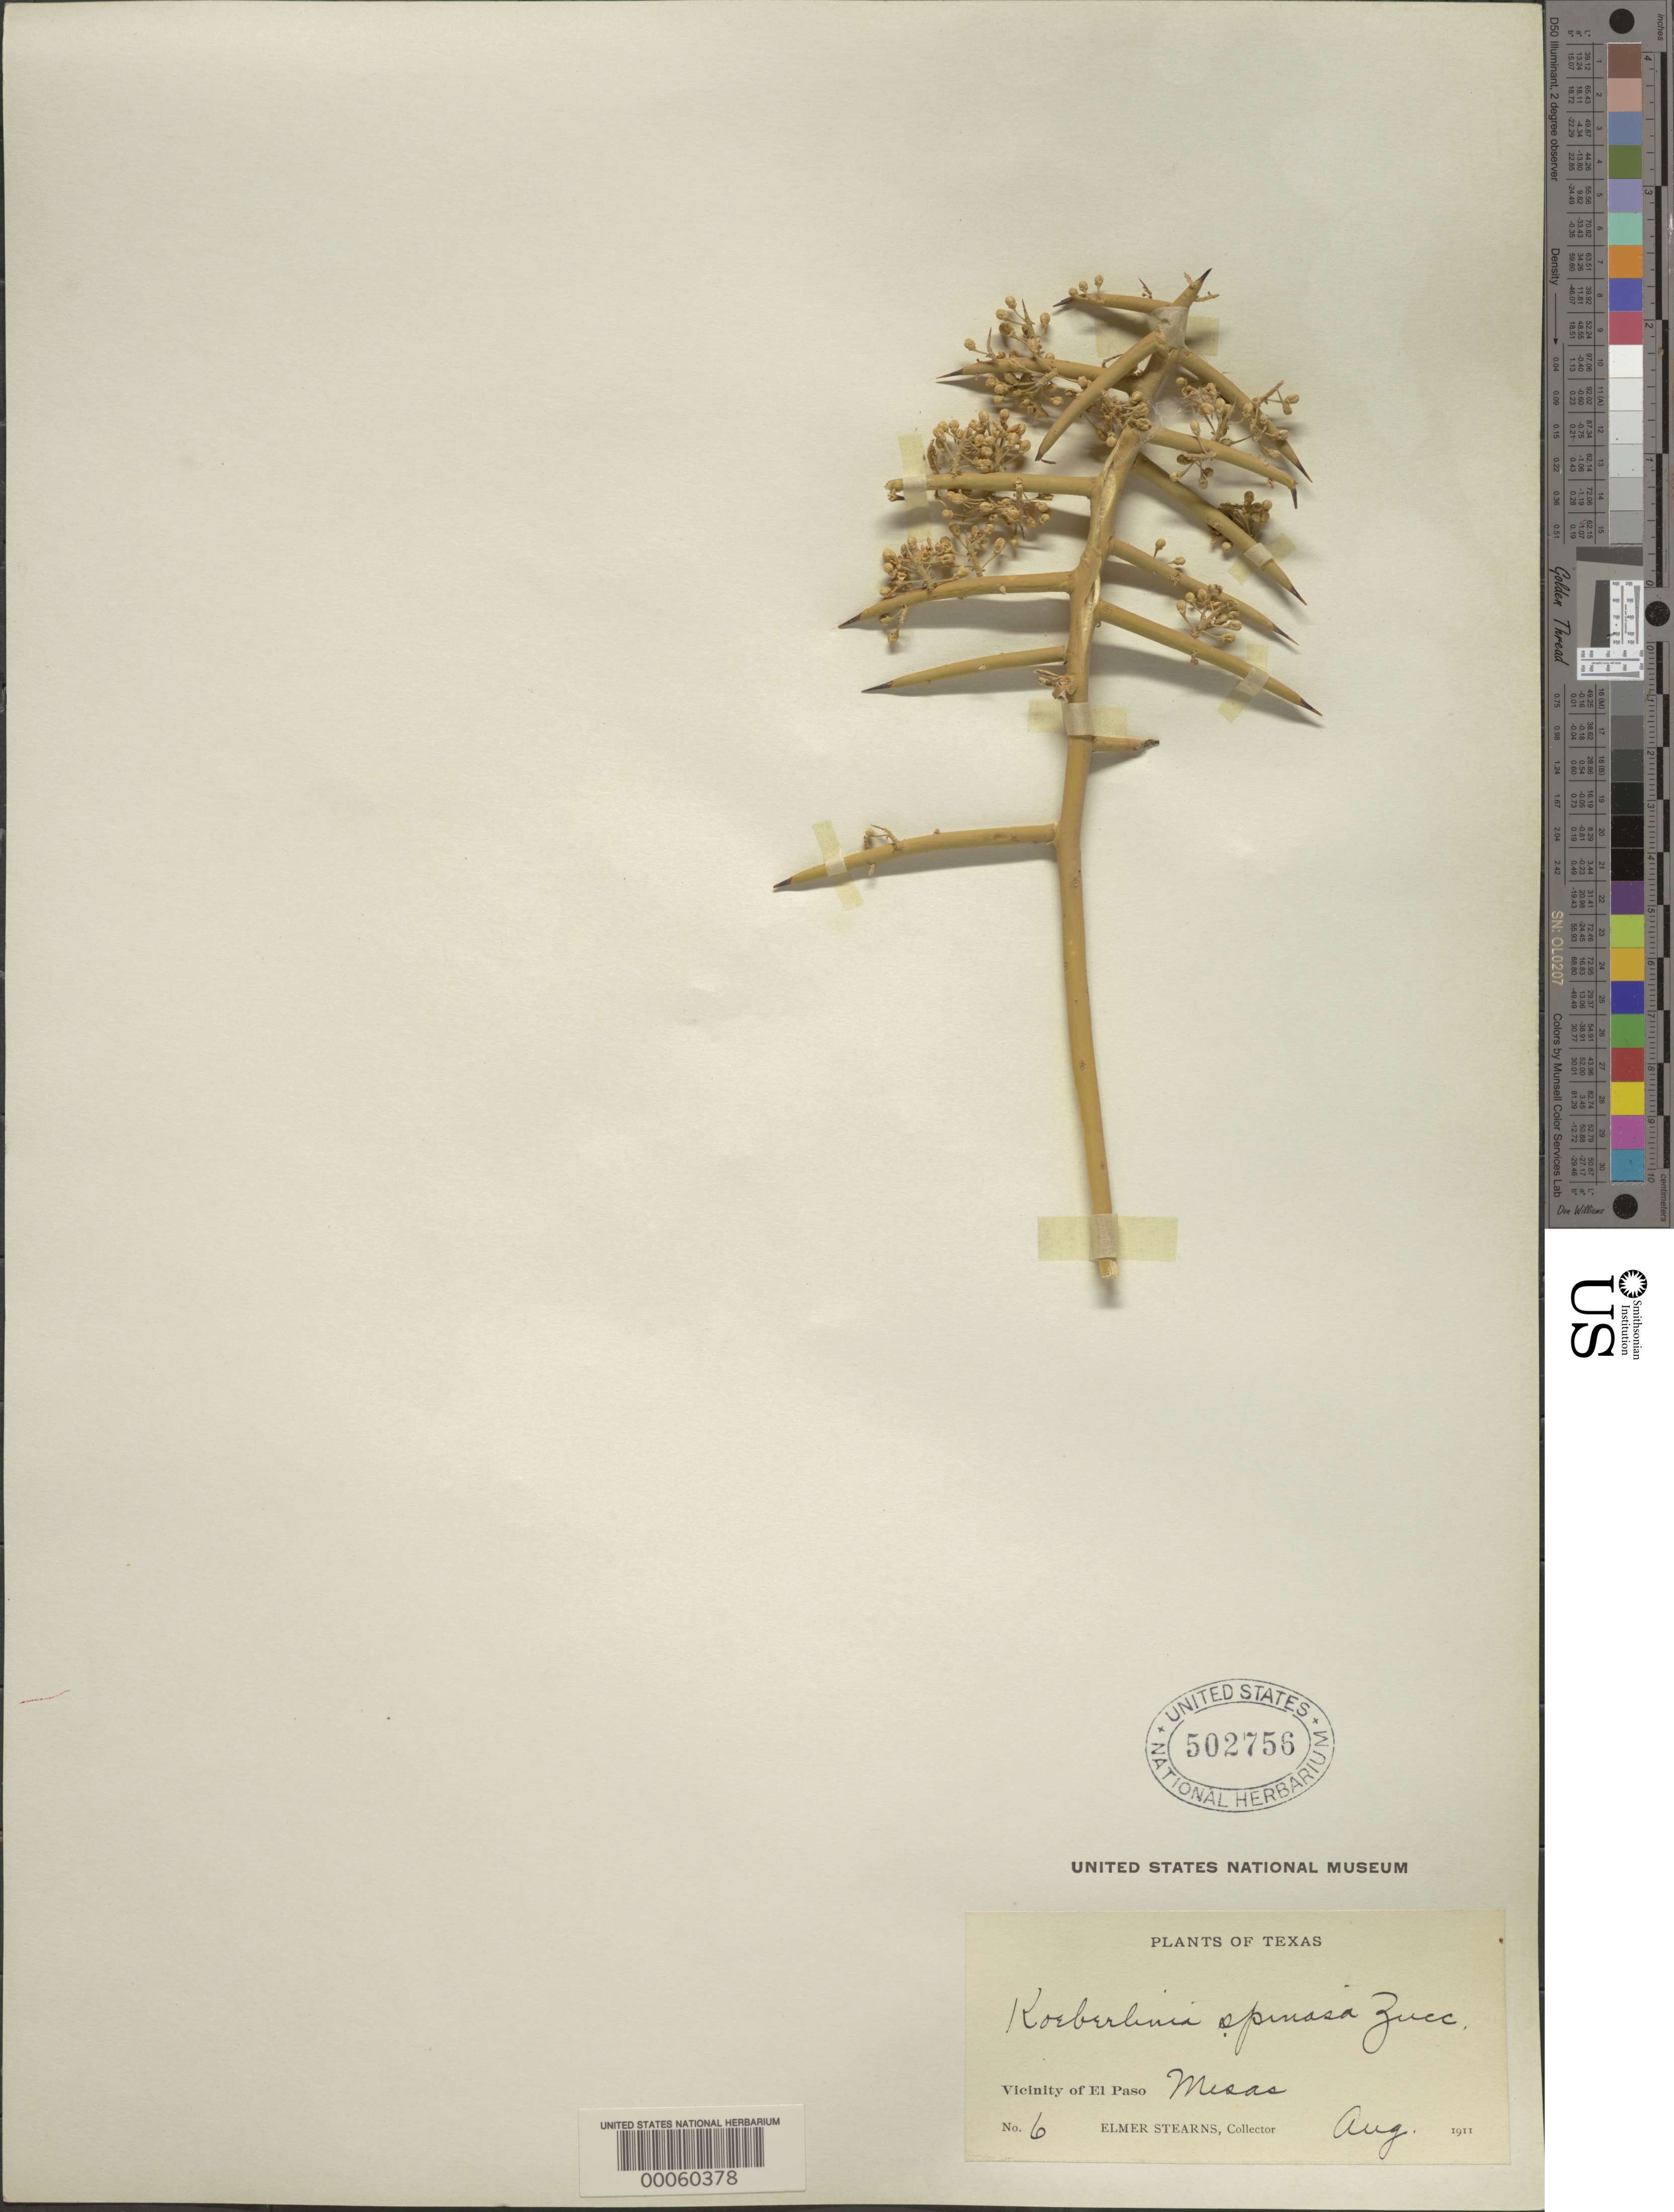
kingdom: Plantae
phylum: Tracheophyta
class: Magnoliopsida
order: Brassicales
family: Koeberliniaceae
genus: Koeberlinia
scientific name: Koeberlinia spinosa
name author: Zucc.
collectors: E. Stearns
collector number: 6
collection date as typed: Aug 1911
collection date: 1911-08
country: United States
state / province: Texas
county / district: El Paso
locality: Vicinity of el paso, mesas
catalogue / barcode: US 502756